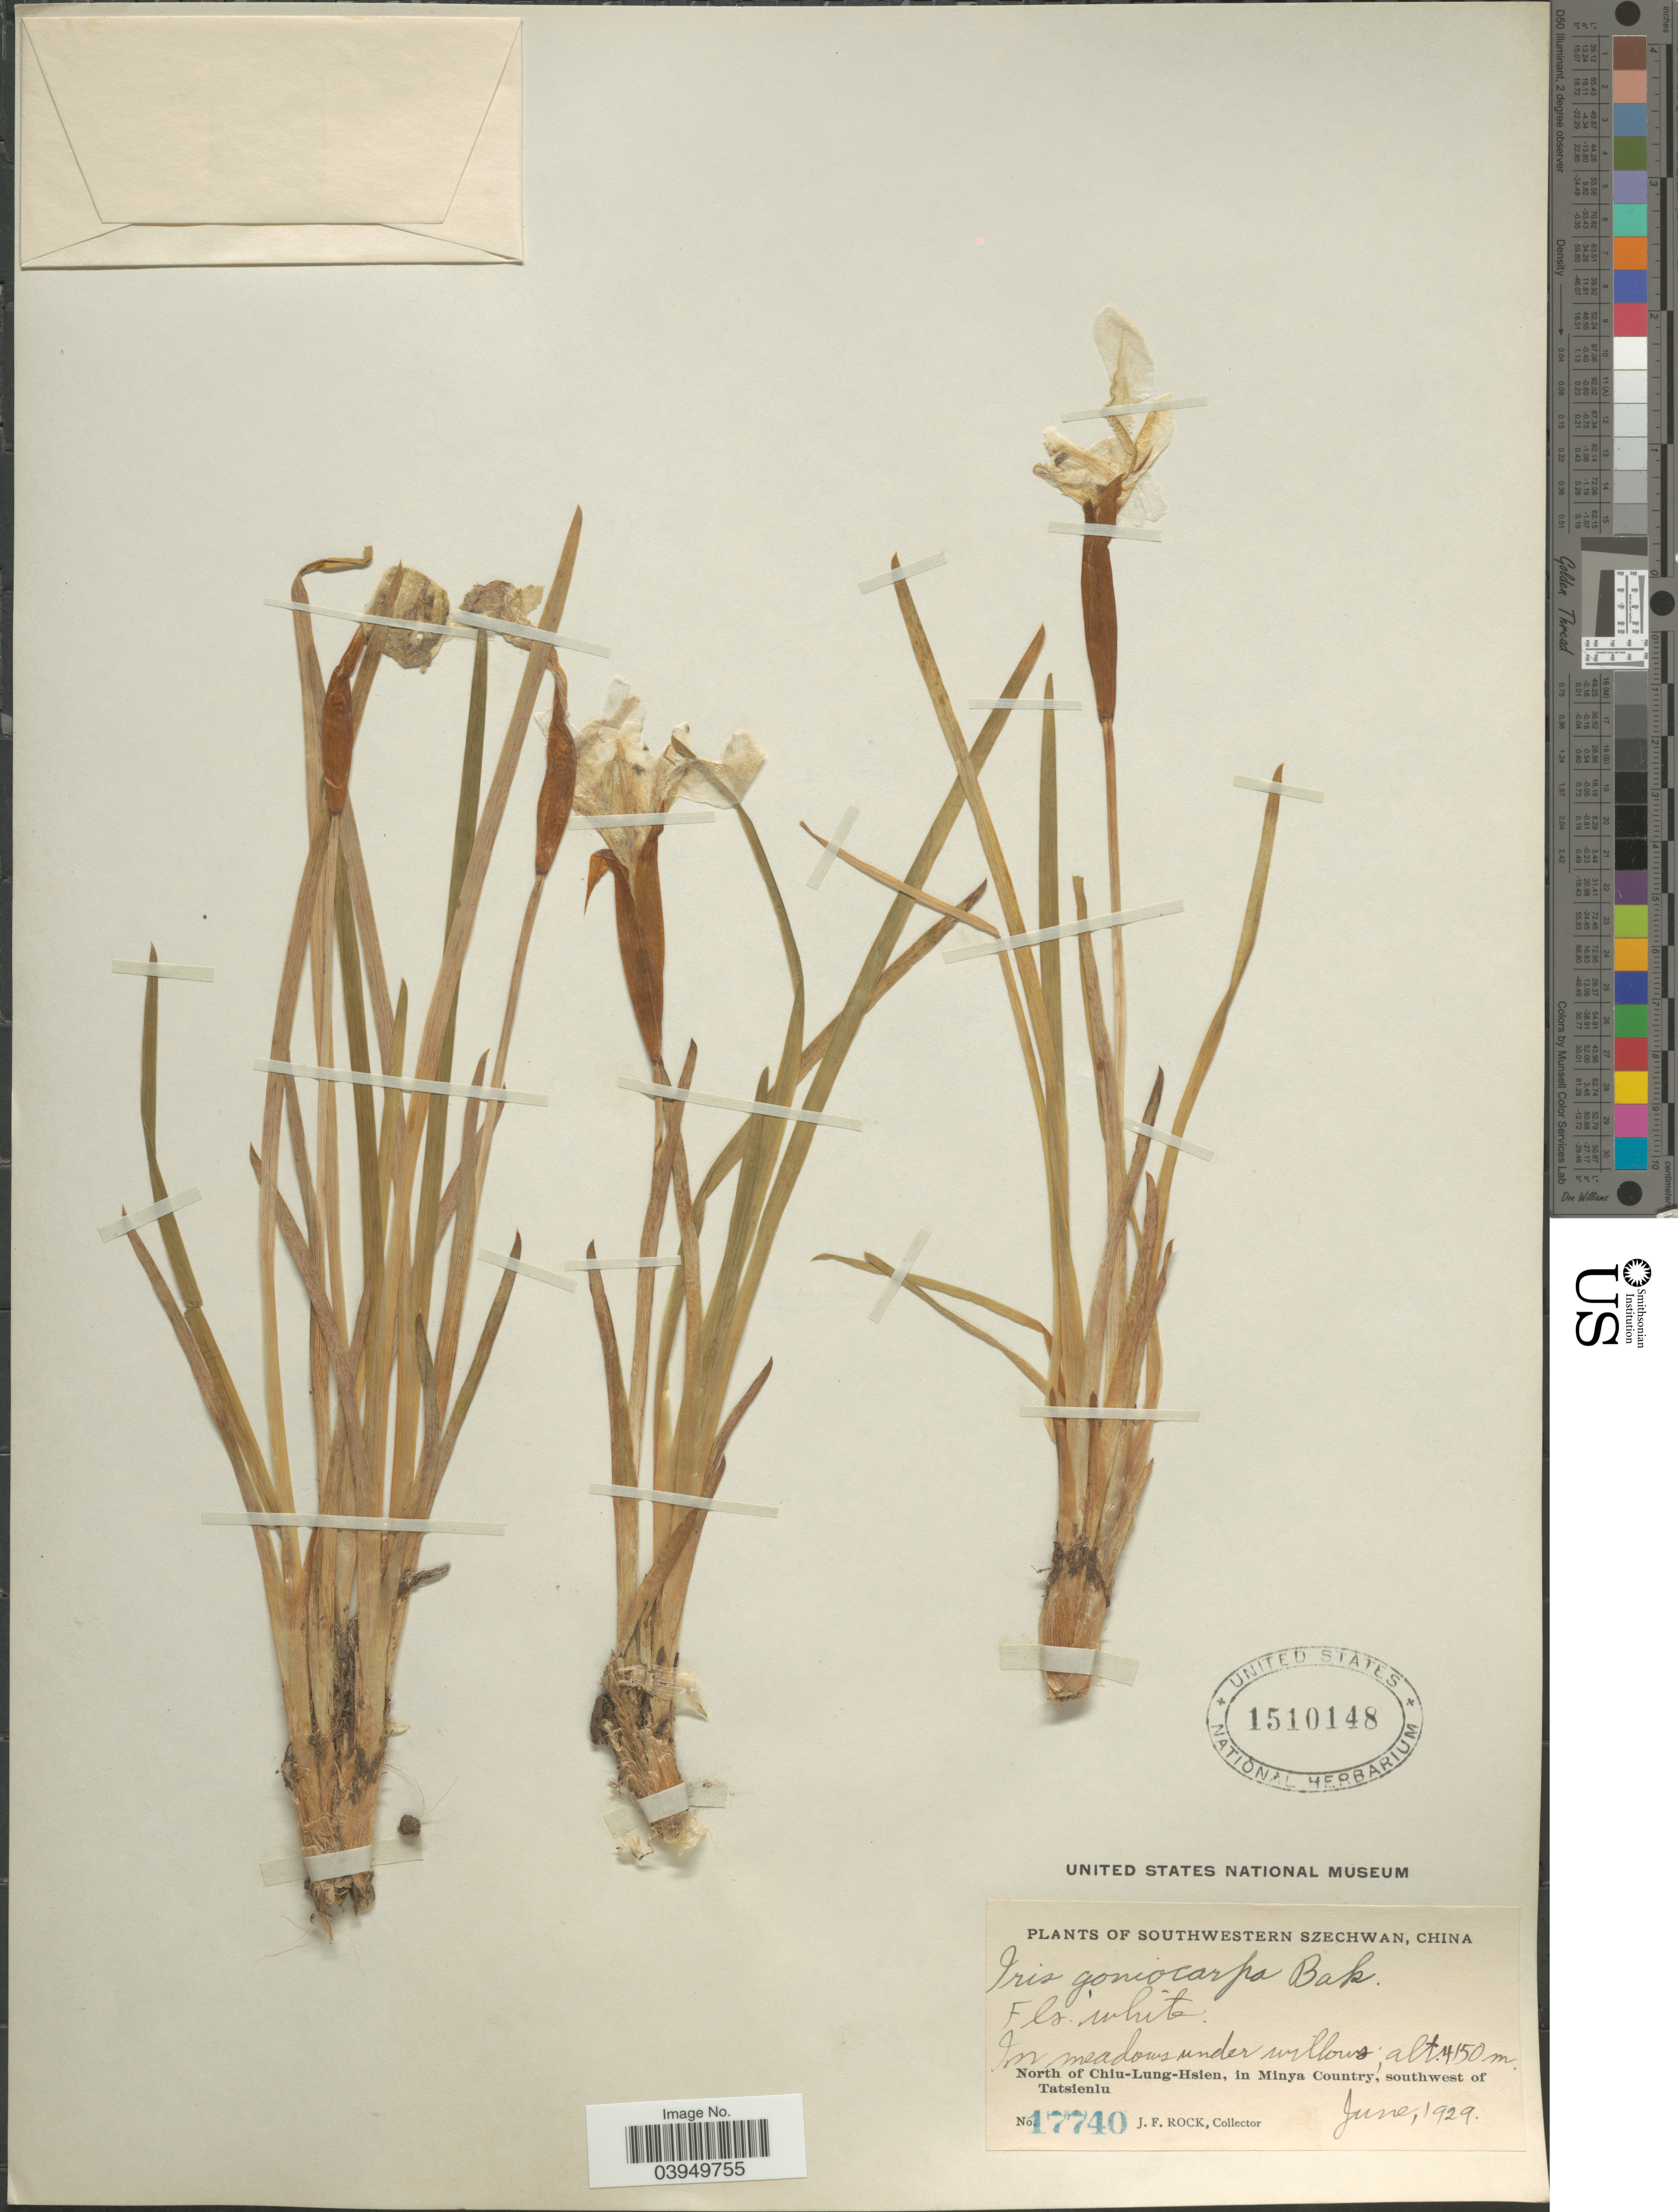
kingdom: Plantae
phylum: Tracheophyta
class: Liliopsida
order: Asparagales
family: Iridaceae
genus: Iris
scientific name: Iris goniocarpa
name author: Baker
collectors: J. Rock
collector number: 17740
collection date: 1929-06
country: China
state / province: Sichuan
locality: Southwestern Szechwan. North of Chiu-Lung-Hsien, in Minya Country, southwest of Tatsienlu.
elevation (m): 4150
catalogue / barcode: US 1510148